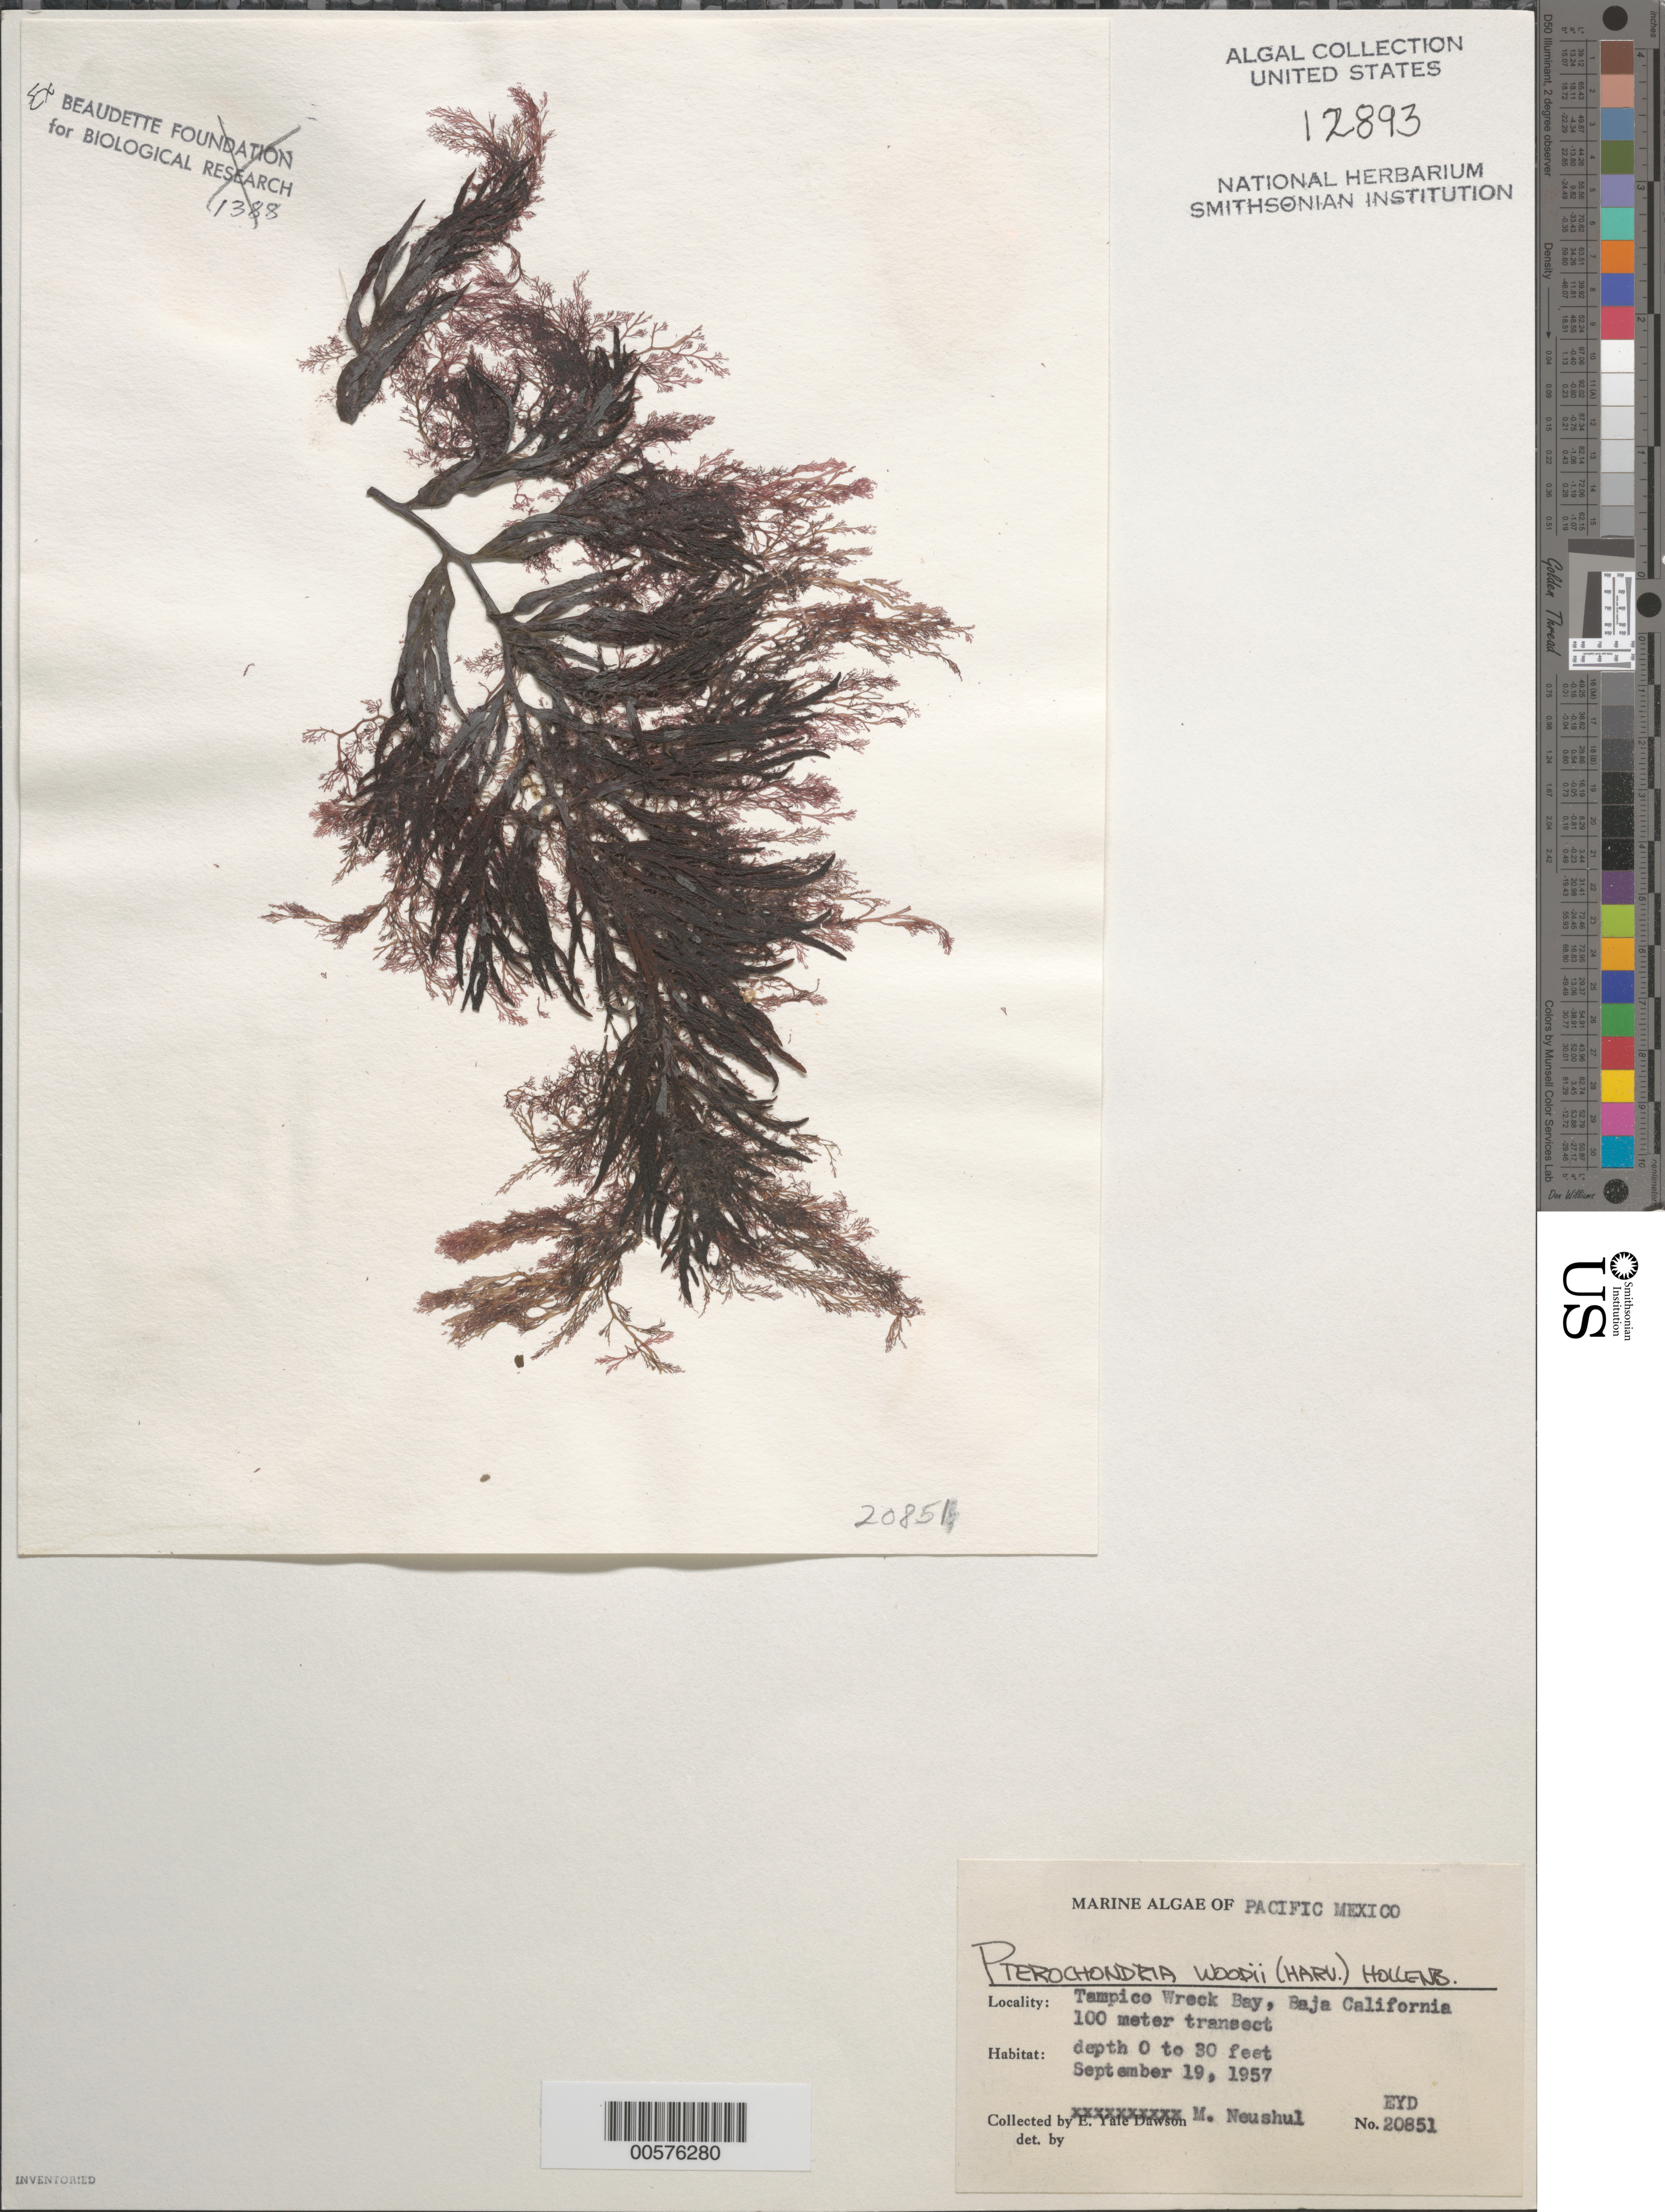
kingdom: Plantae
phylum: Rhodophyta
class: Florideophyceae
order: Ceramiales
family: Rhodomelaceae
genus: Pterochondria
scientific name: Pterochondria woodii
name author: (Harv.) Hollenb.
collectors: M. Neushul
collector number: EYD 20851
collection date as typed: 19 Sep 1957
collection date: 1957-09-19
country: Mexico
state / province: Baja California Norte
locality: Tampico Wreck Bay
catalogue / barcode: US 12893